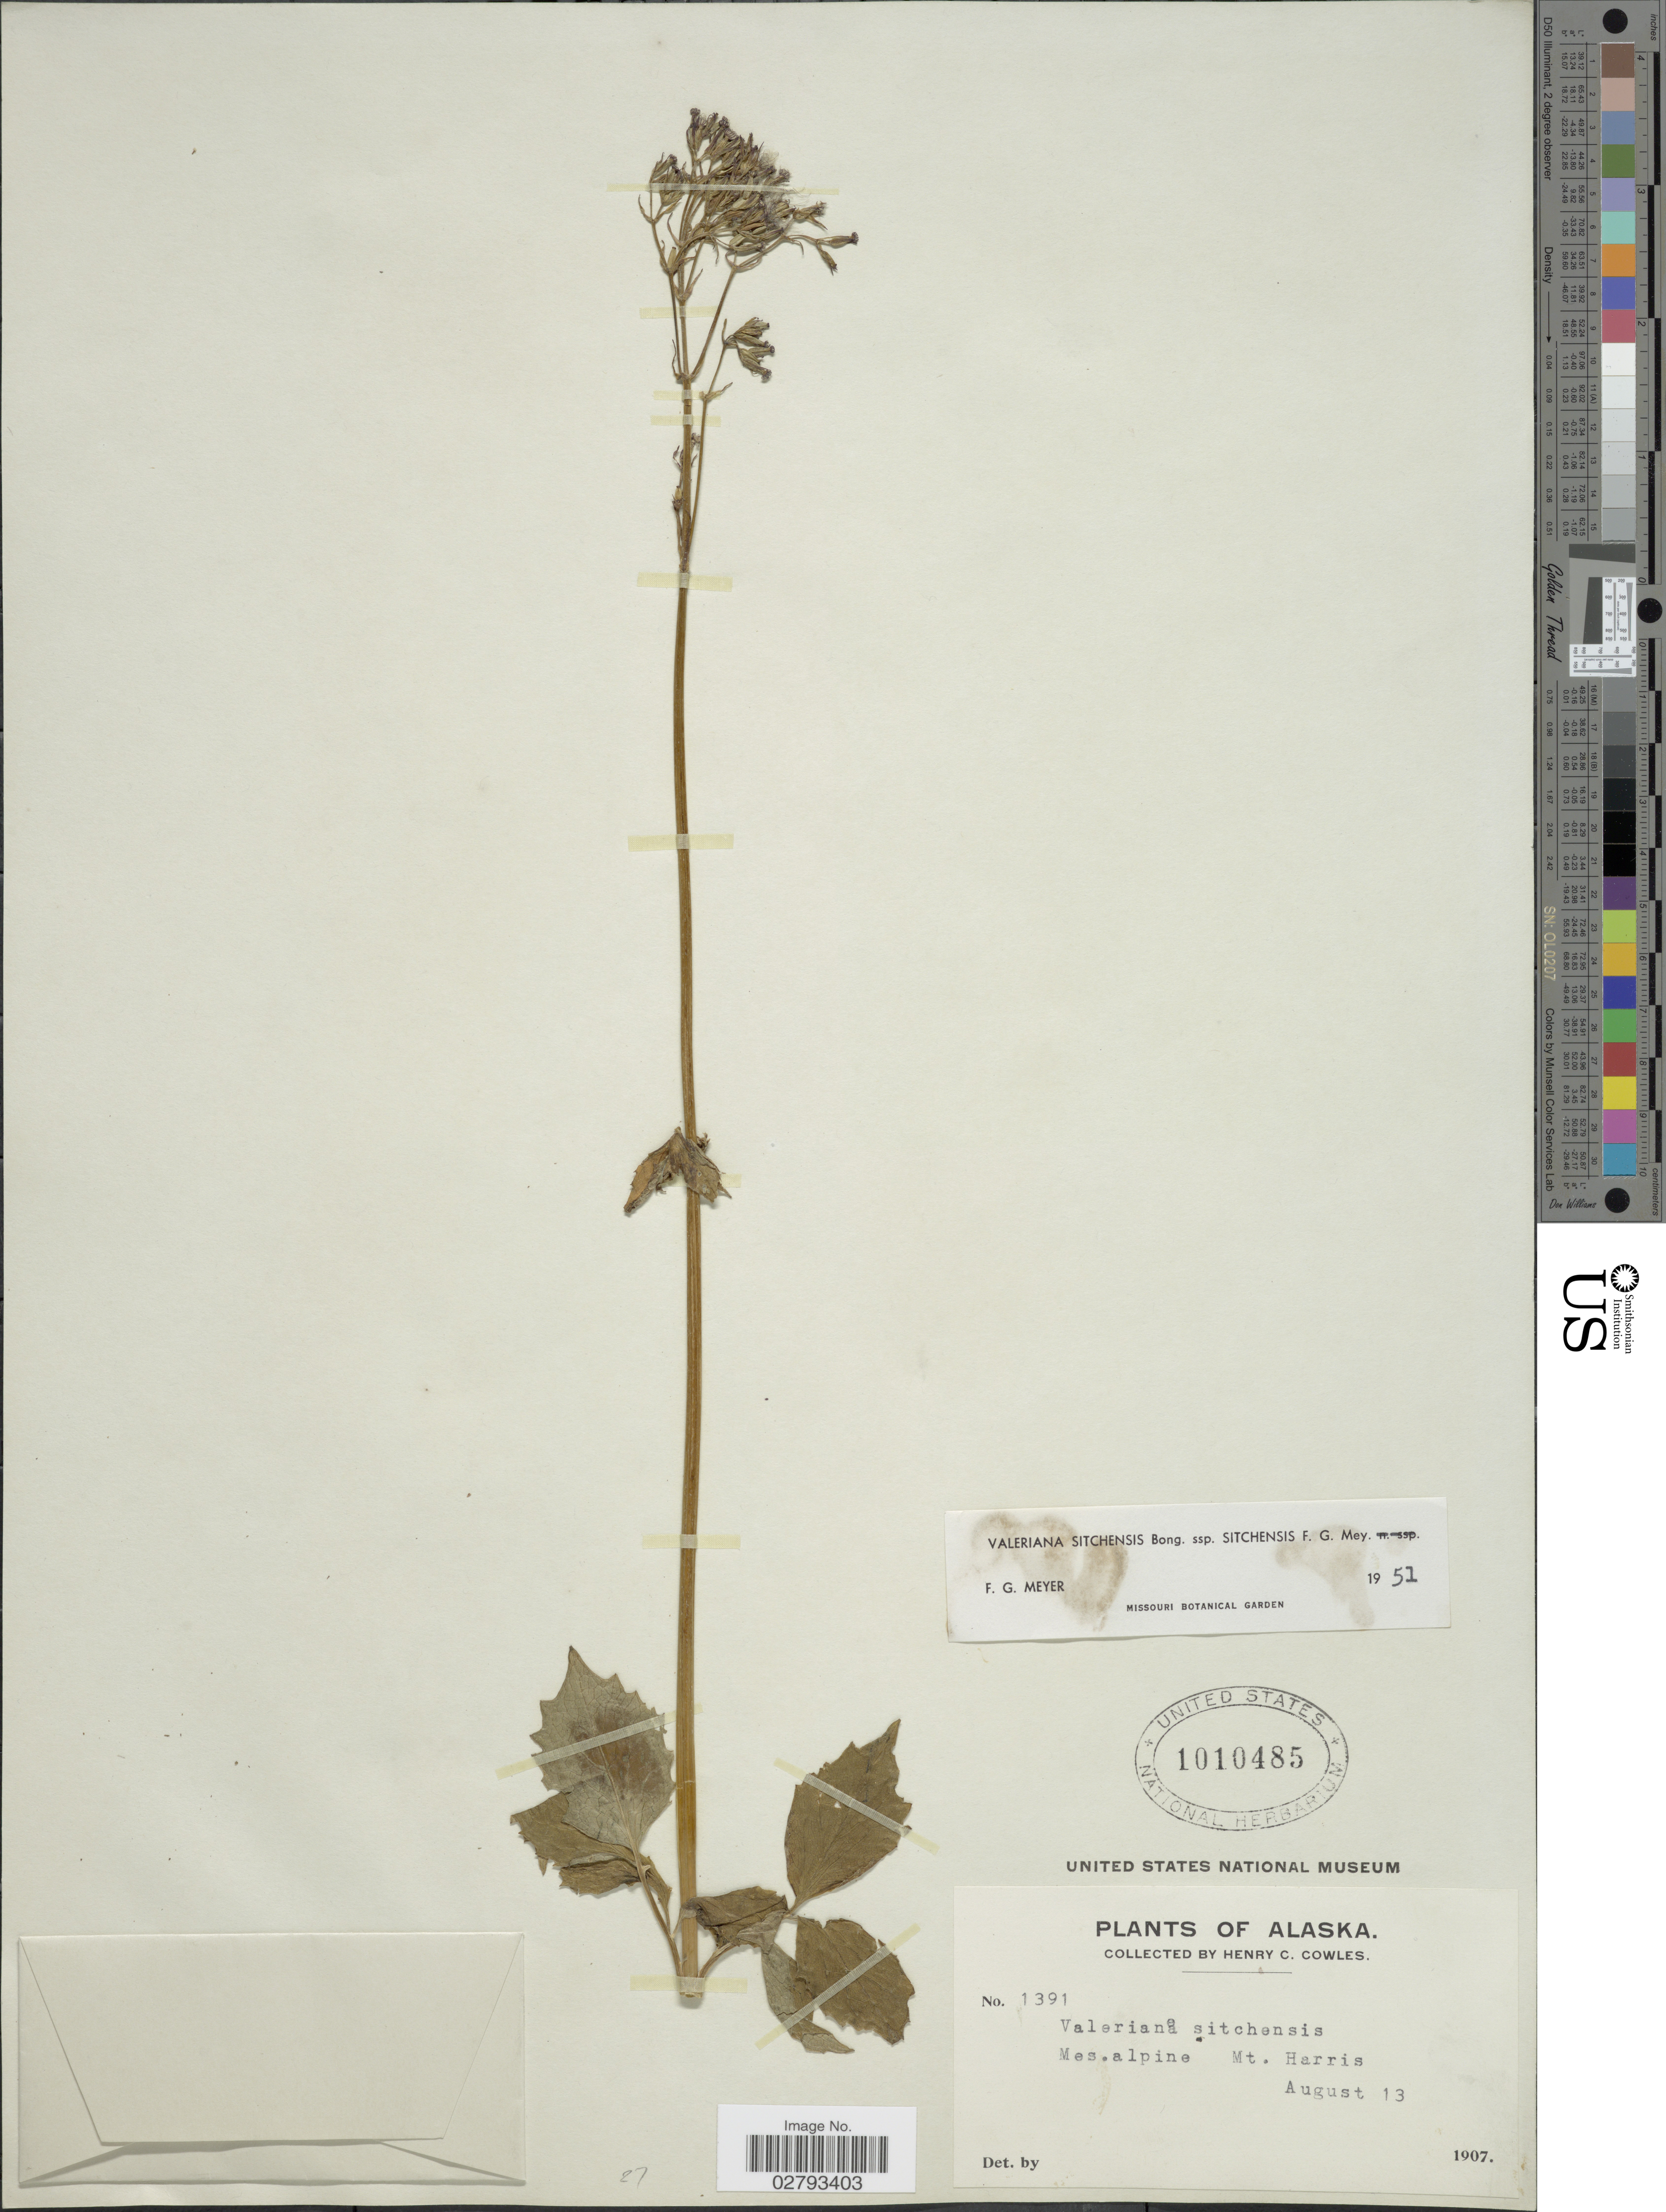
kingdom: Plantae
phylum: Tracheophyta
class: Magnoliopsida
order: Dipsacales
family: Caprifoliaceae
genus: Valeriana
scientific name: Valeriana sitchensis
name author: Bong.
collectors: H. Cowles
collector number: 1391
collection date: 1907-08-13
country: United States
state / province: Alaska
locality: Mes. alpine. Mt. Harris.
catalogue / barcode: US 1010485